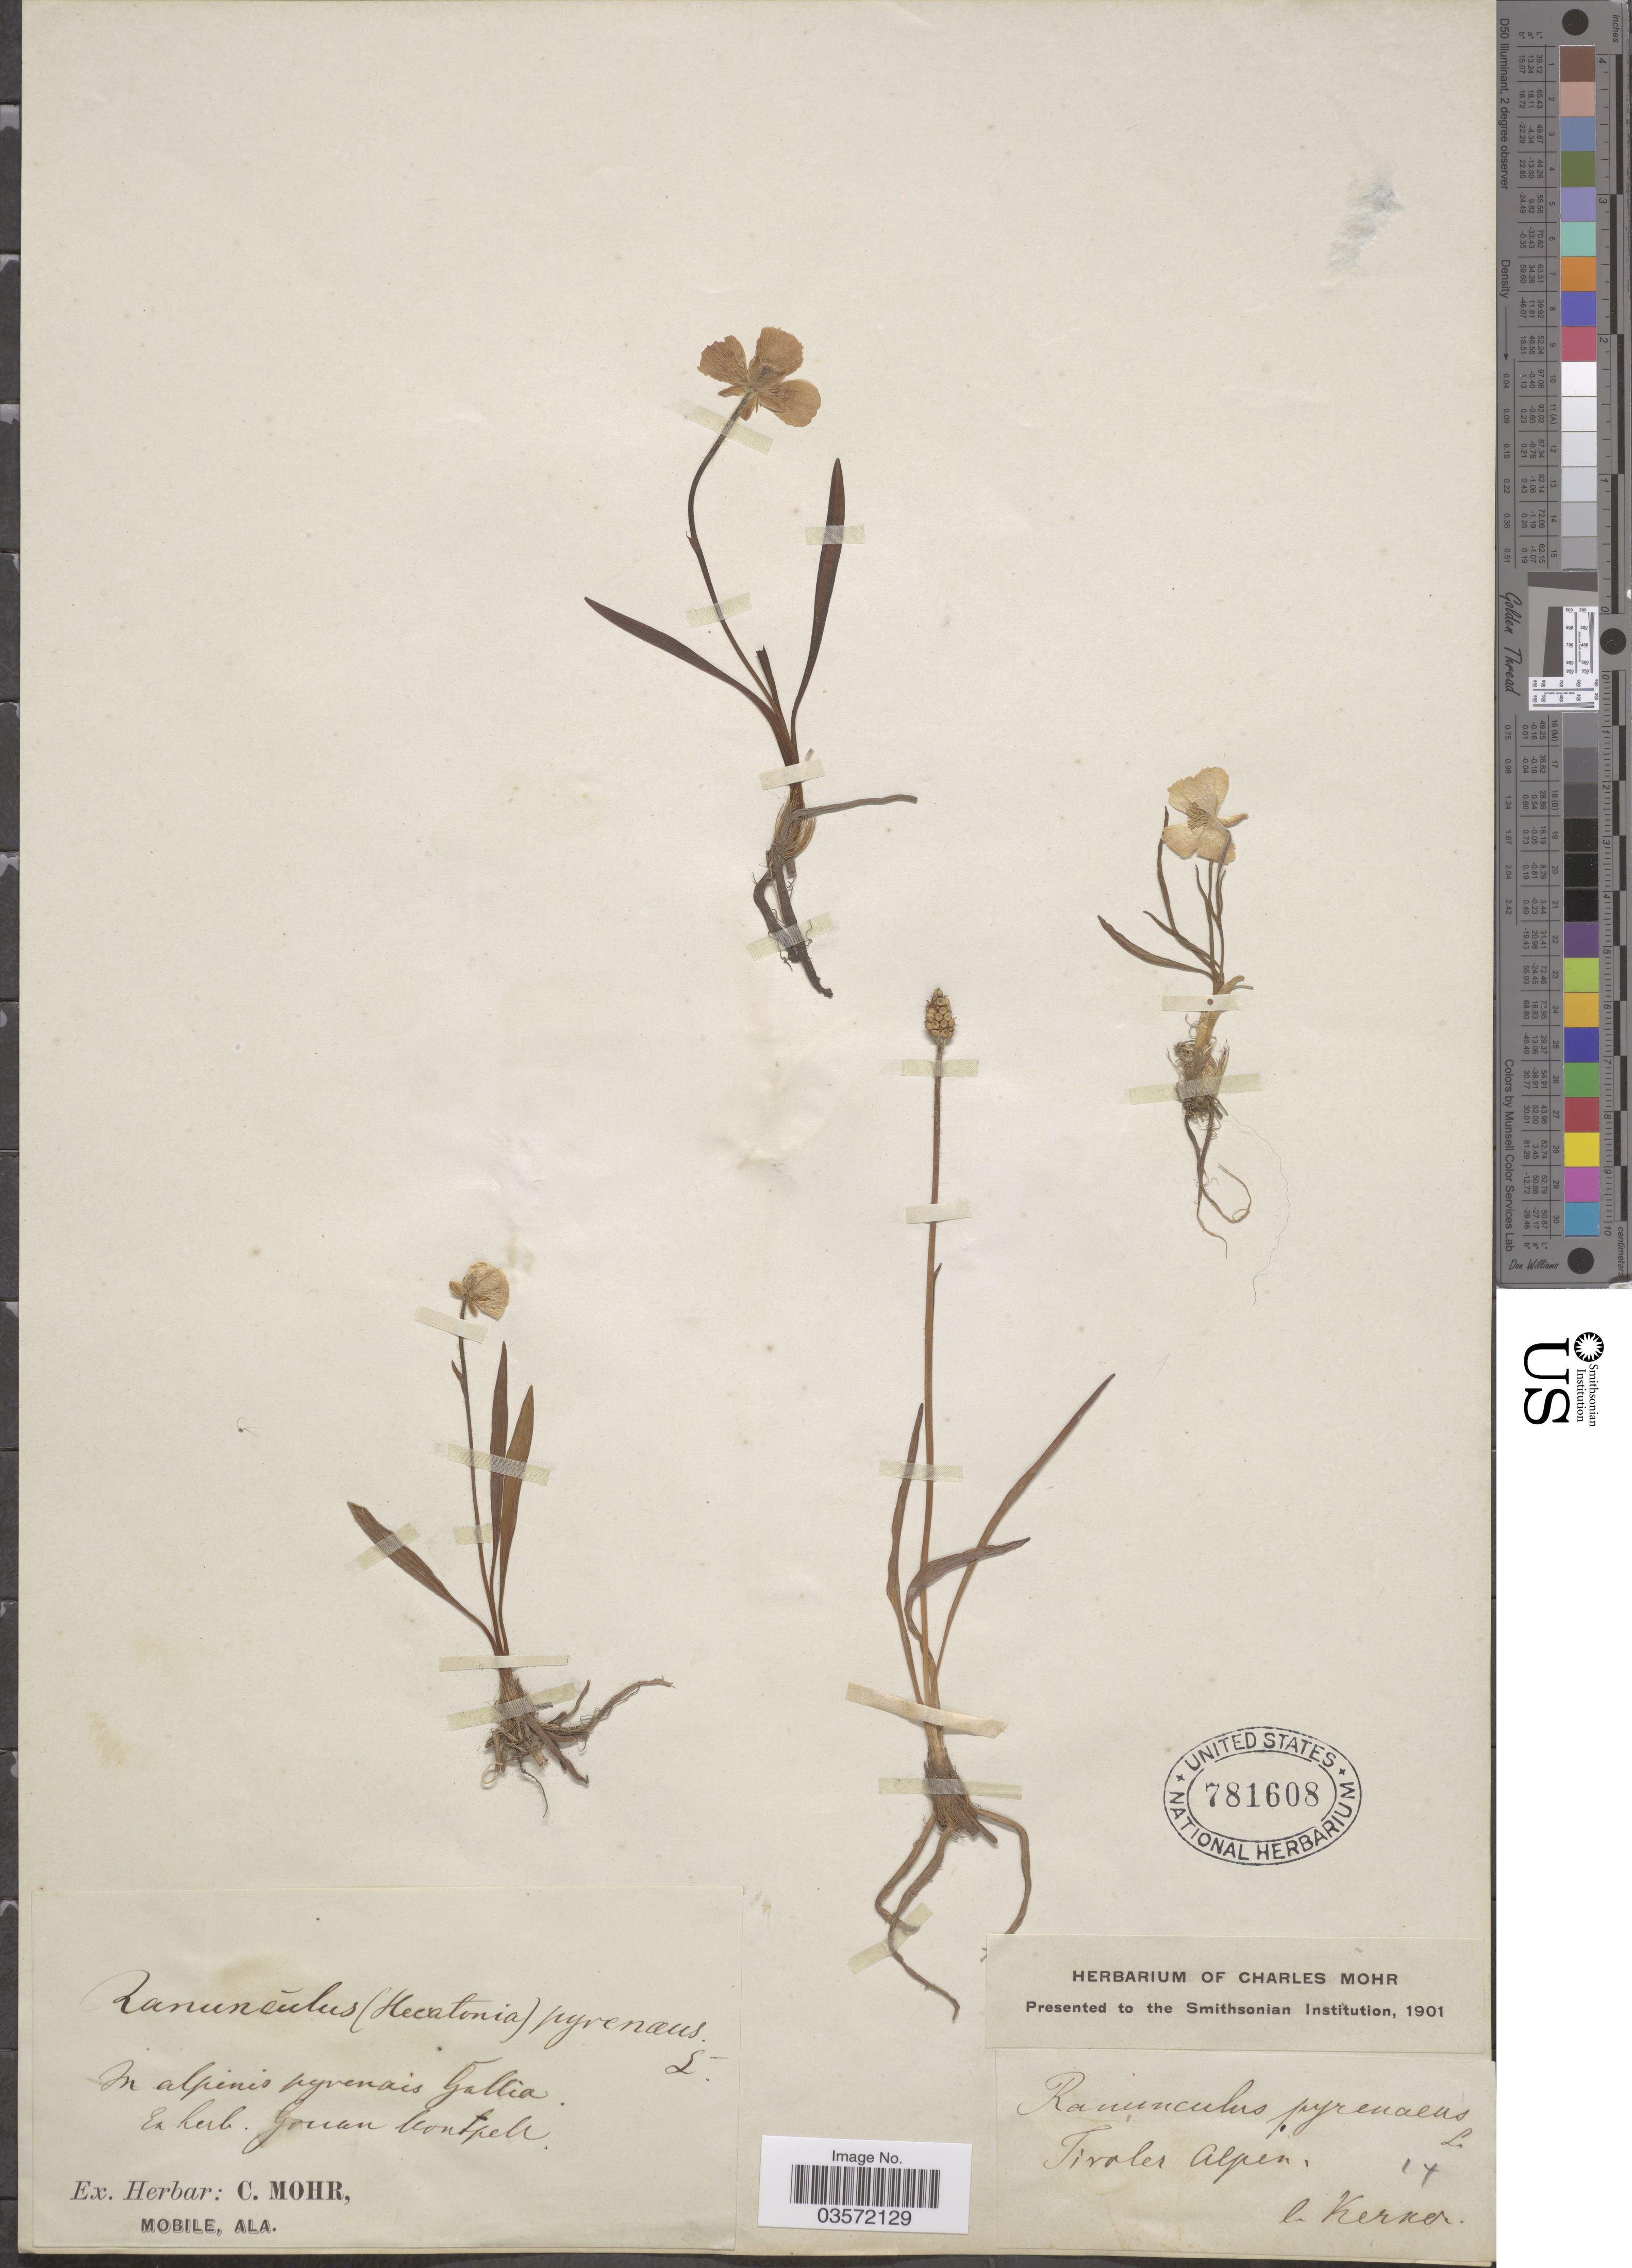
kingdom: Plantae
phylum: Tracheophyta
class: Magnoliopsida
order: Ranunculales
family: Ranunculaceae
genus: Ranunculus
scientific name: Ranunculus pyrenaeus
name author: L.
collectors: -. Kerner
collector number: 17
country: France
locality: In alpinis pyrenais Gallia. Tiroler Alpen.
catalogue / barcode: US 781608